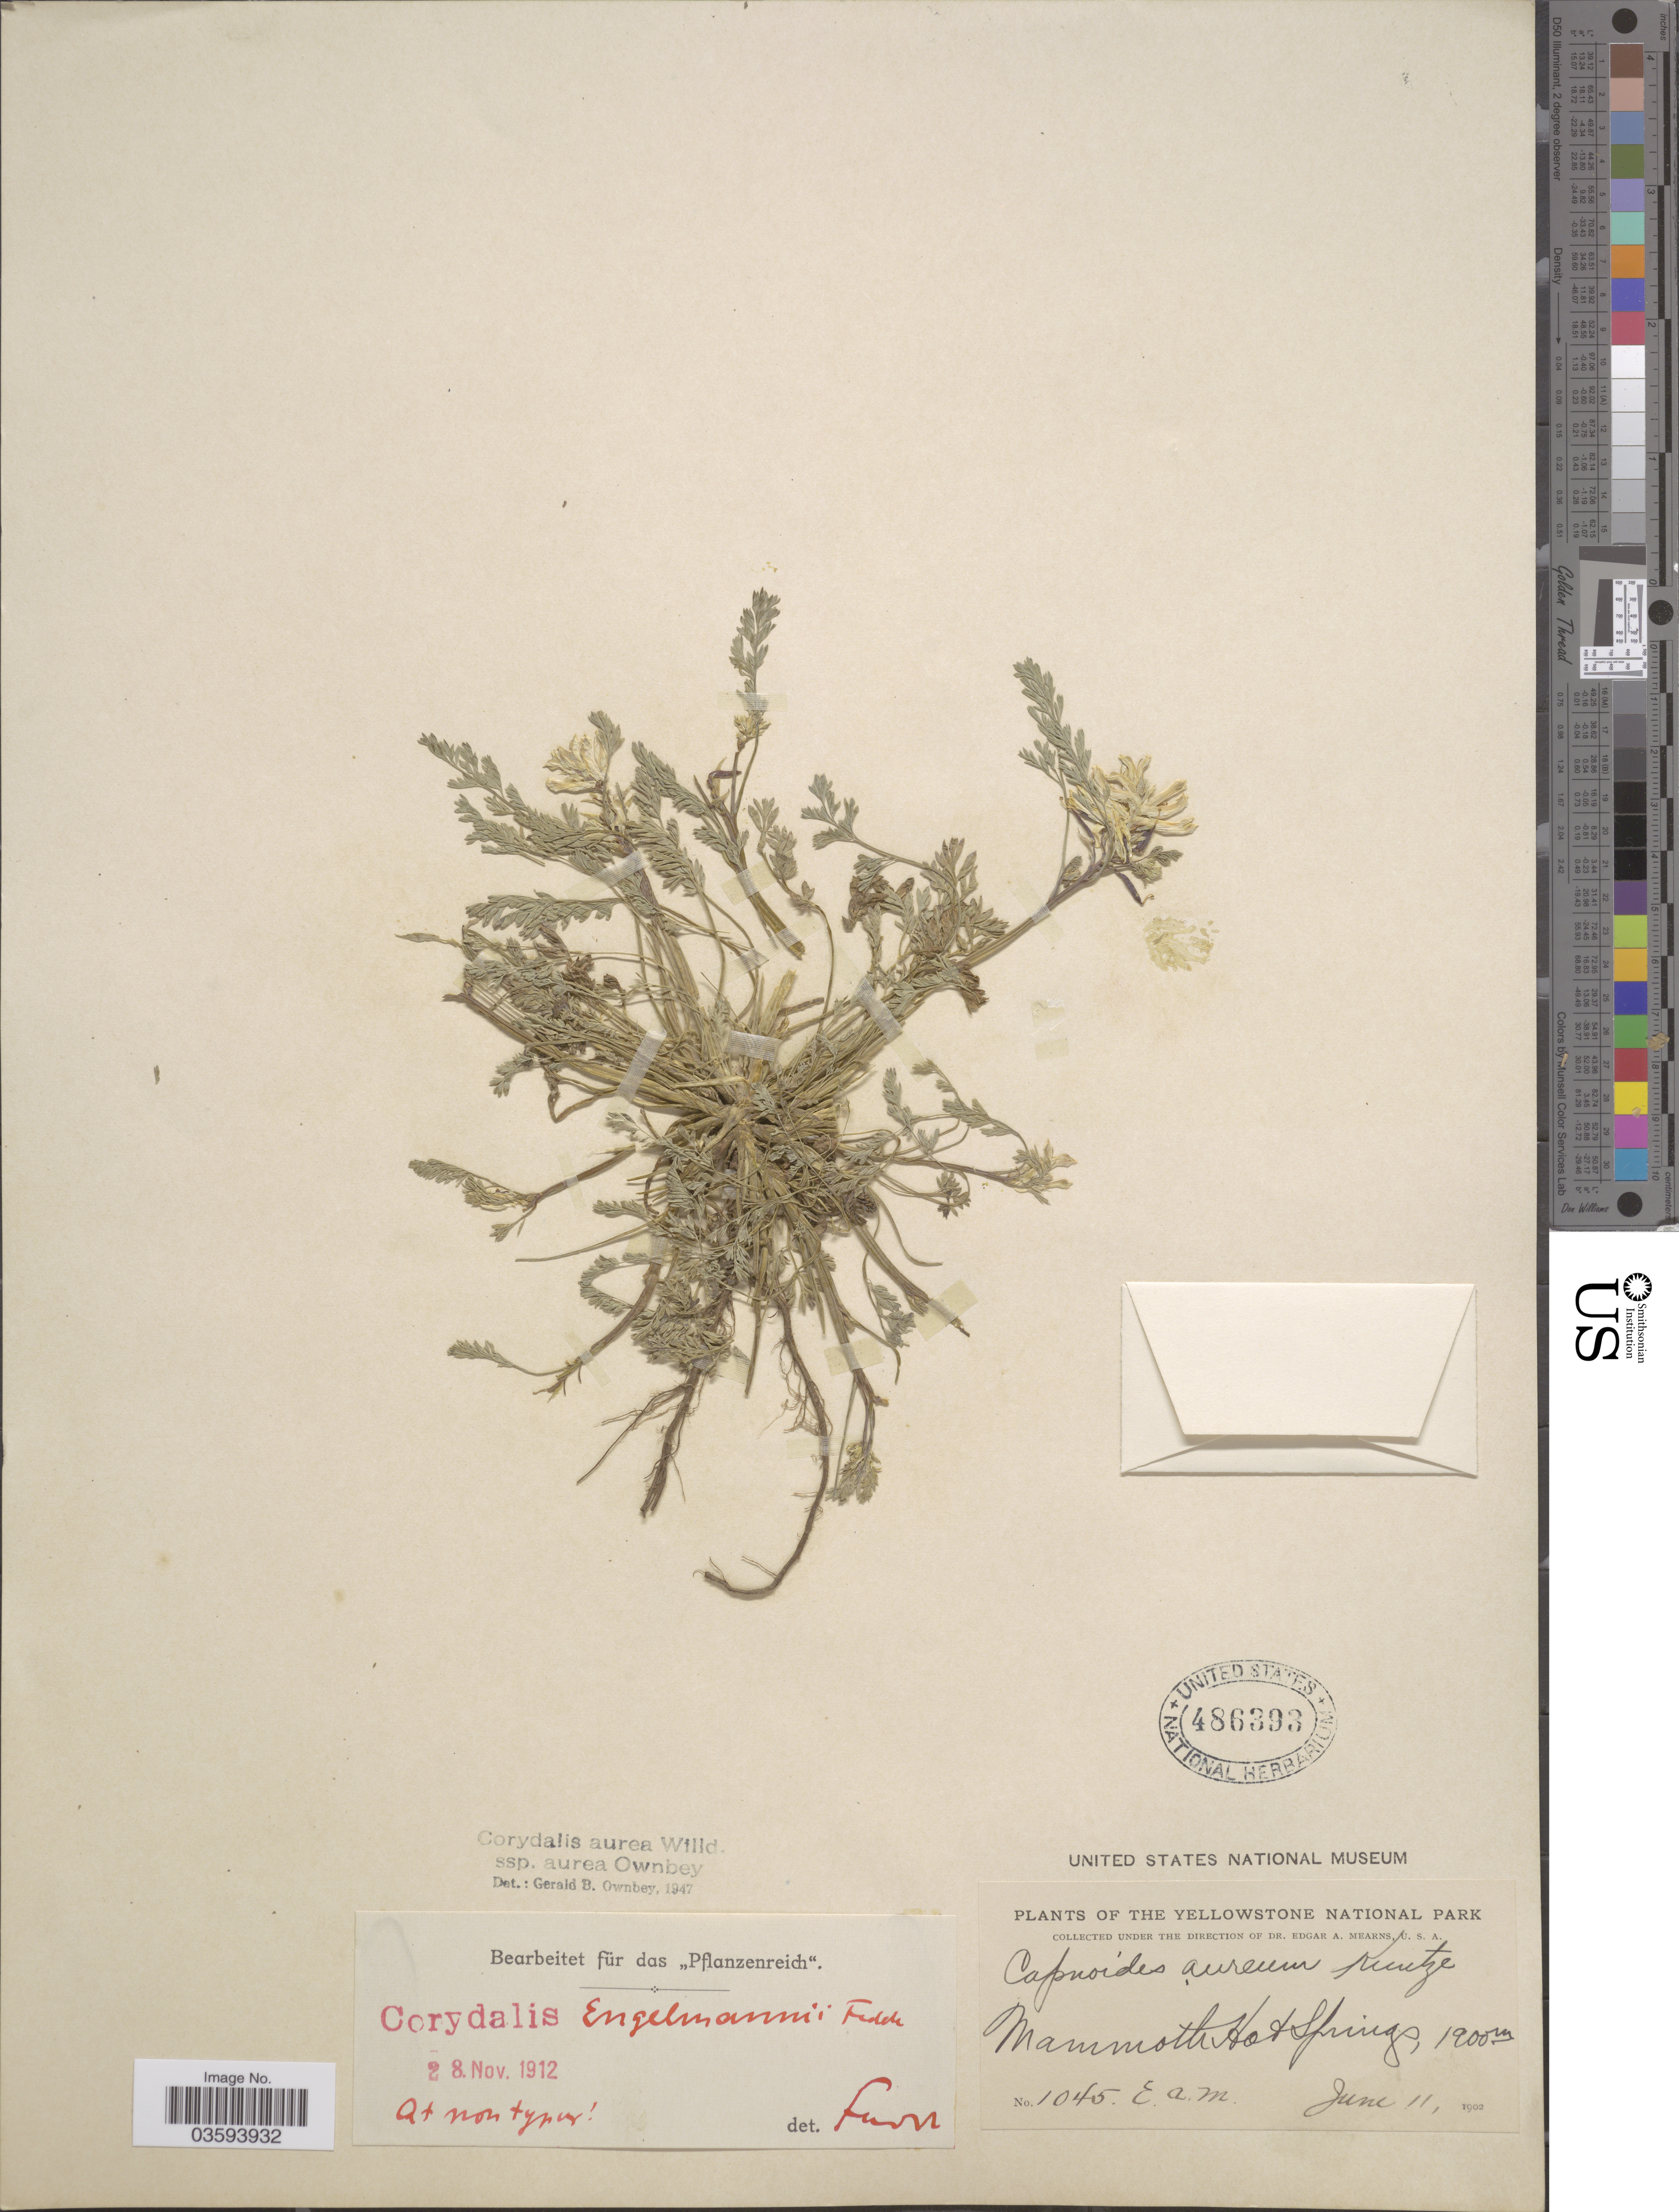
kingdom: Plantae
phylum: Tracheophyta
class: Magnoliopsida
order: Ranunculales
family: Papaveraceae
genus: Corydalis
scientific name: Corydalis aurea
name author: Willd.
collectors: E. A. Mearns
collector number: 1045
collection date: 1902-06-11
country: United States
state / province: Wyoming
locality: The Yellowstone National Park. Mammoth Hot Springs.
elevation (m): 1900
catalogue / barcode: US 486393